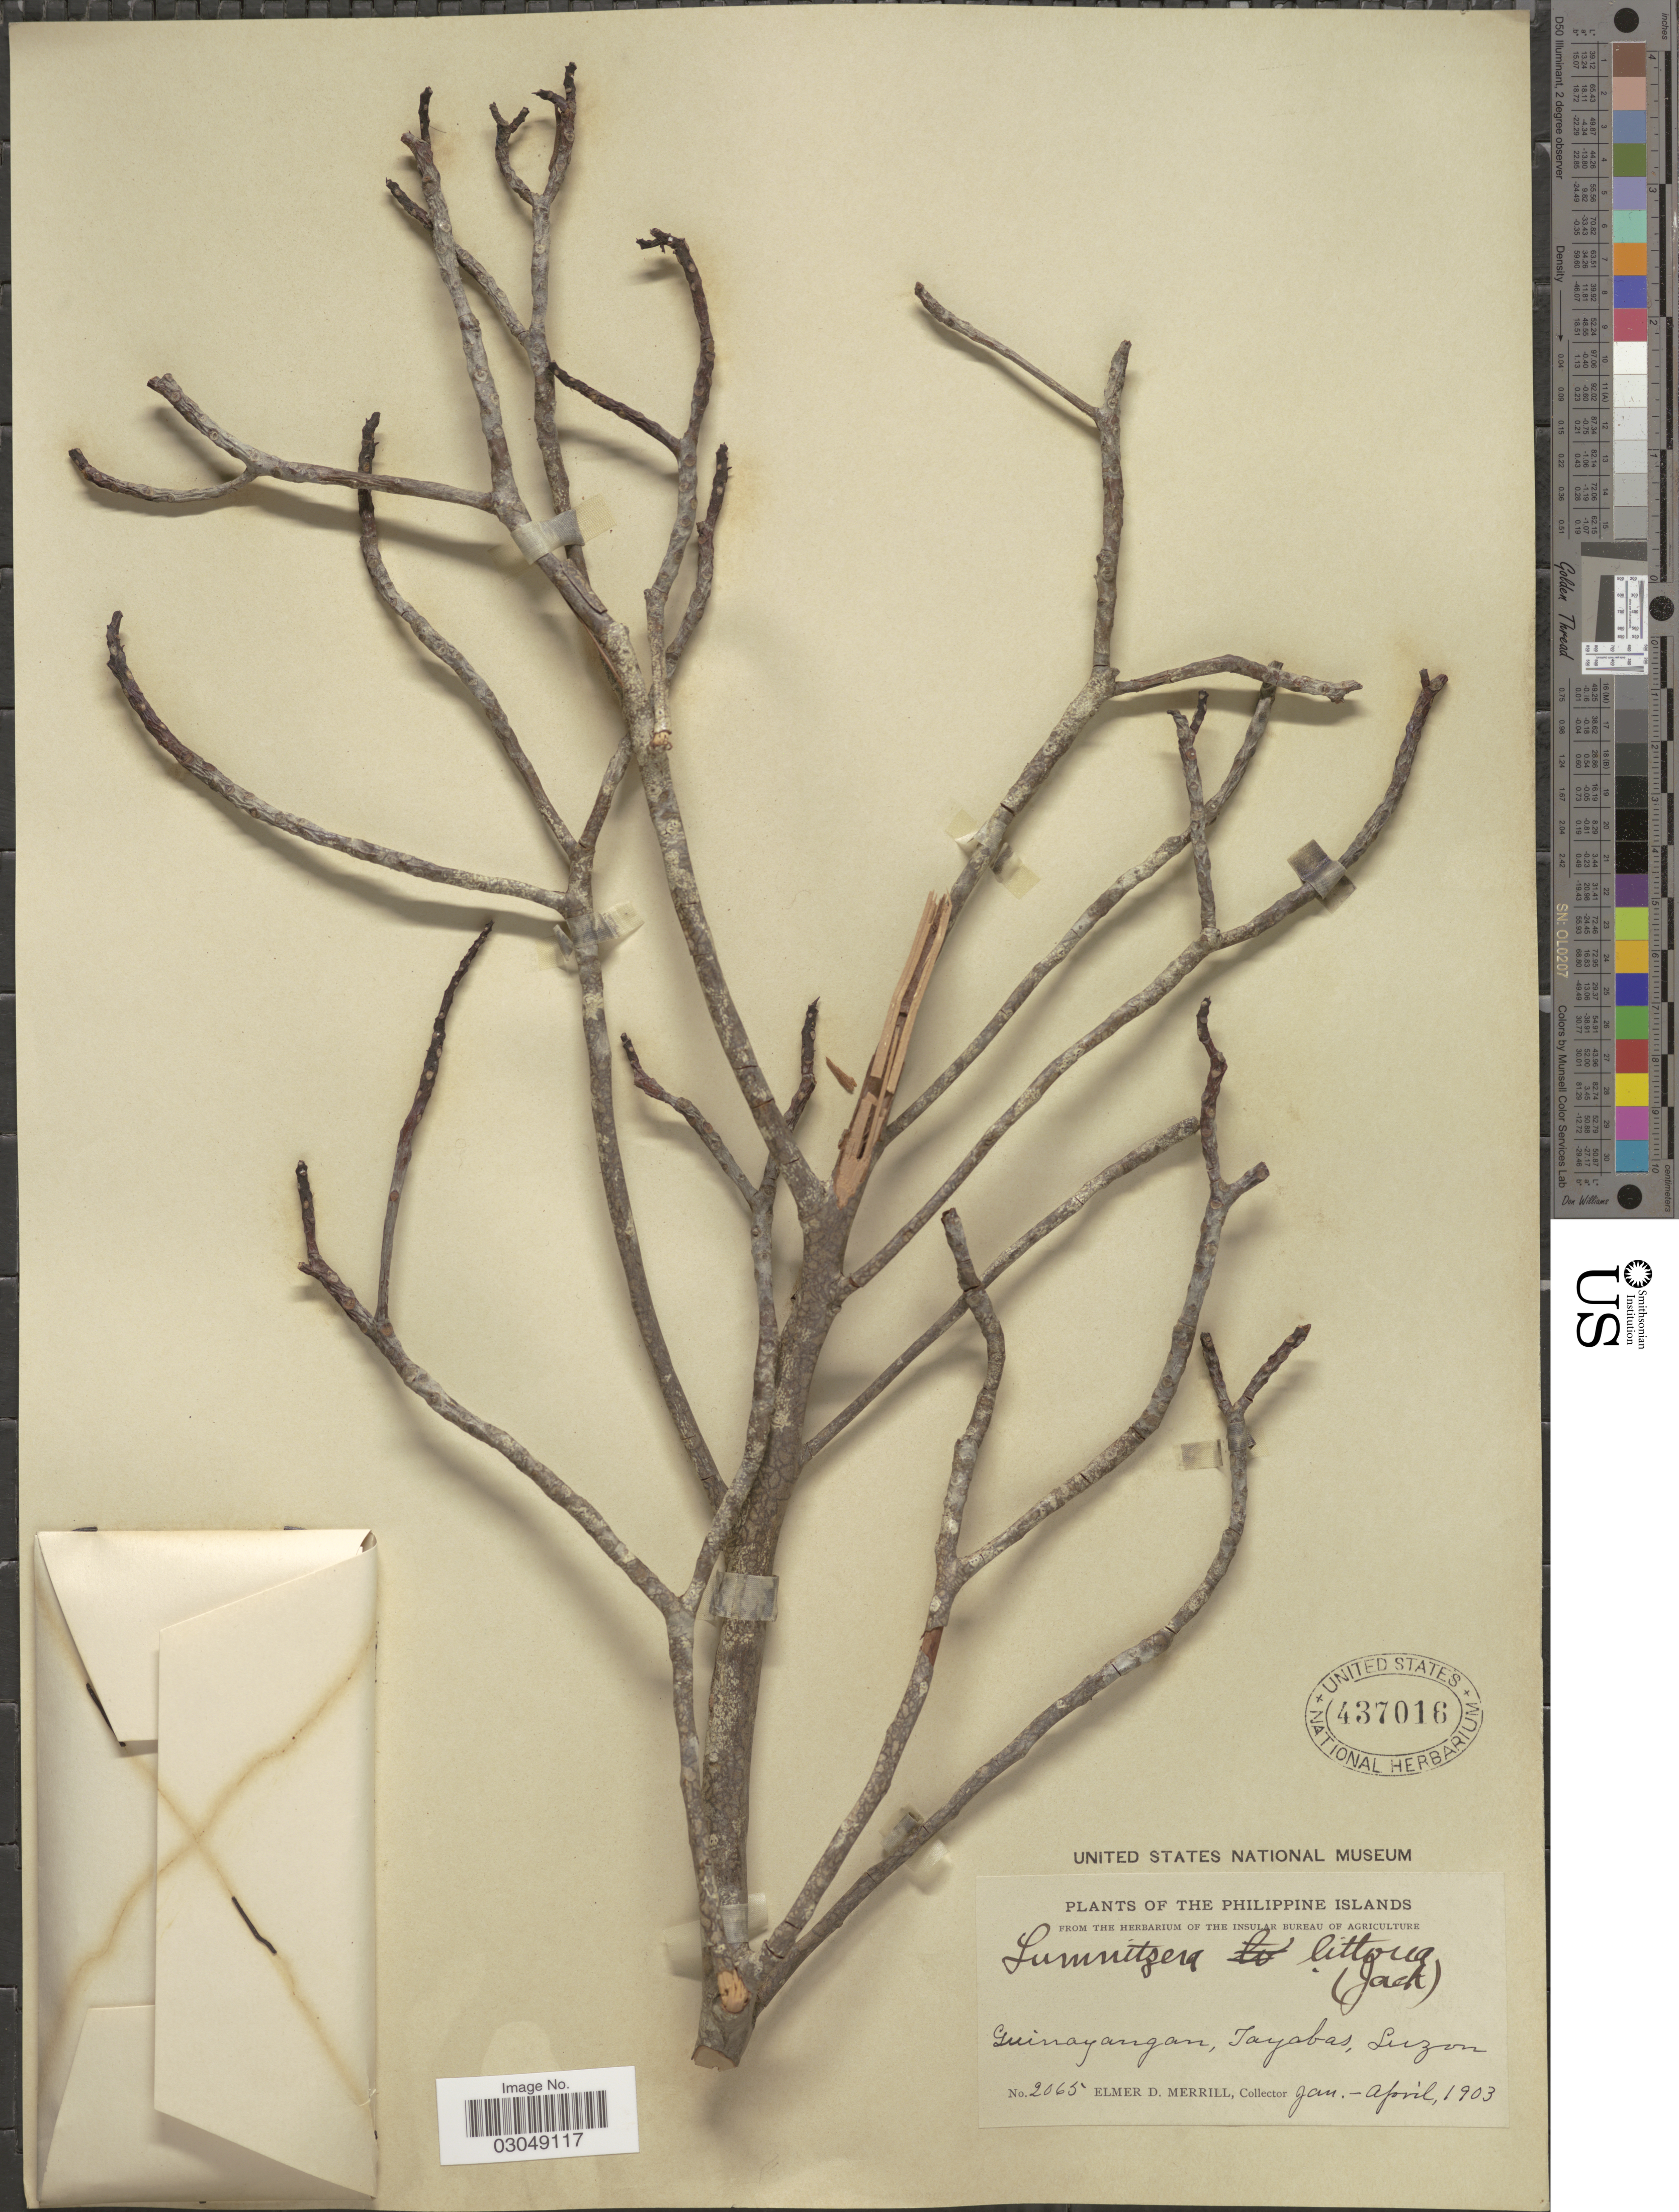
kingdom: Plantae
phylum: Tracheophyta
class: Magnoliopsida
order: Myrtales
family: Combretaceae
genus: Lumnitzera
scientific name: Lumnitzera littorea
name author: (Jack) Voight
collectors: E. D. Merrill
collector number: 2065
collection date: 1903-01/1903-04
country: Philippines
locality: Guinayangan, Tayabas, Luzon.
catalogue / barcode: US 437016